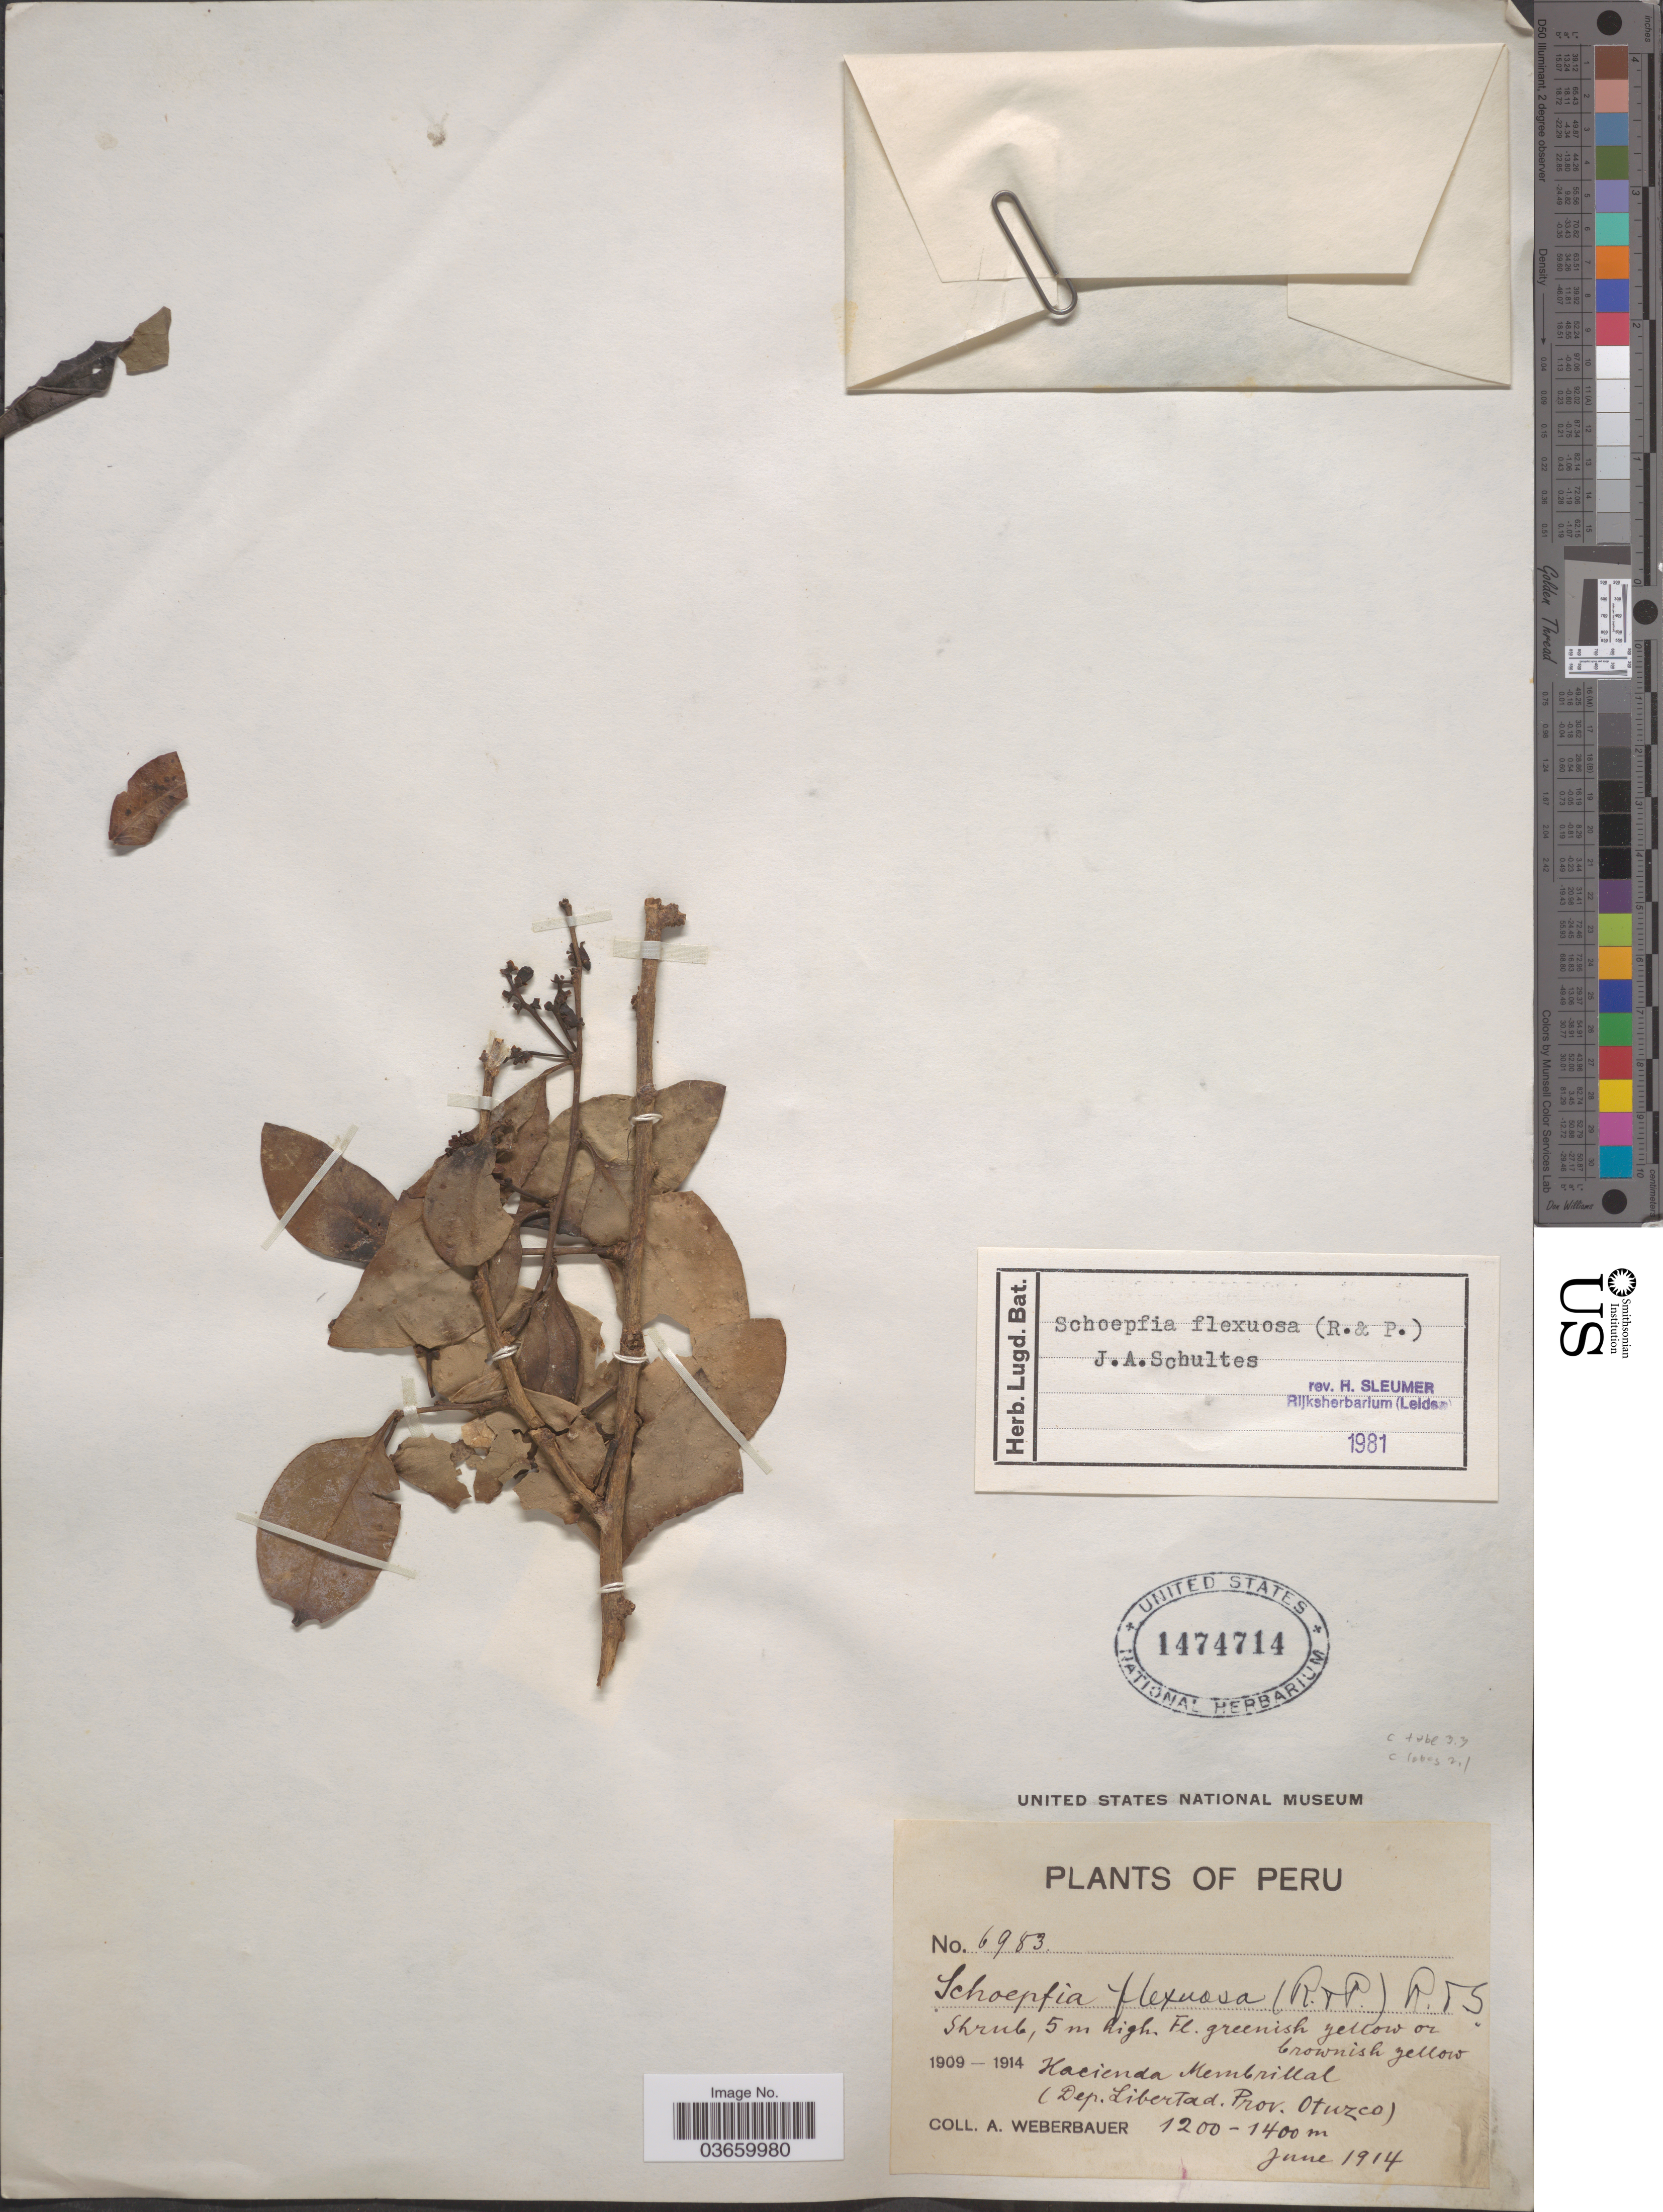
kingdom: Plantae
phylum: Tracheophyta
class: Magnoliopsida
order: Santalales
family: Schoepfiaceae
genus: Schoepfia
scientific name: Schoepfia flexuosa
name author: Roem. & Schult.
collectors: A. Weberbauer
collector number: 6983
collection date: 1914-06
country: Peru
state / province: La Libertad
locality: Hacienda Membrillal, (Dep. Libertad, Prov. Otuzco).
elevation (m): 1200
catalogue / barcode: US 1474714